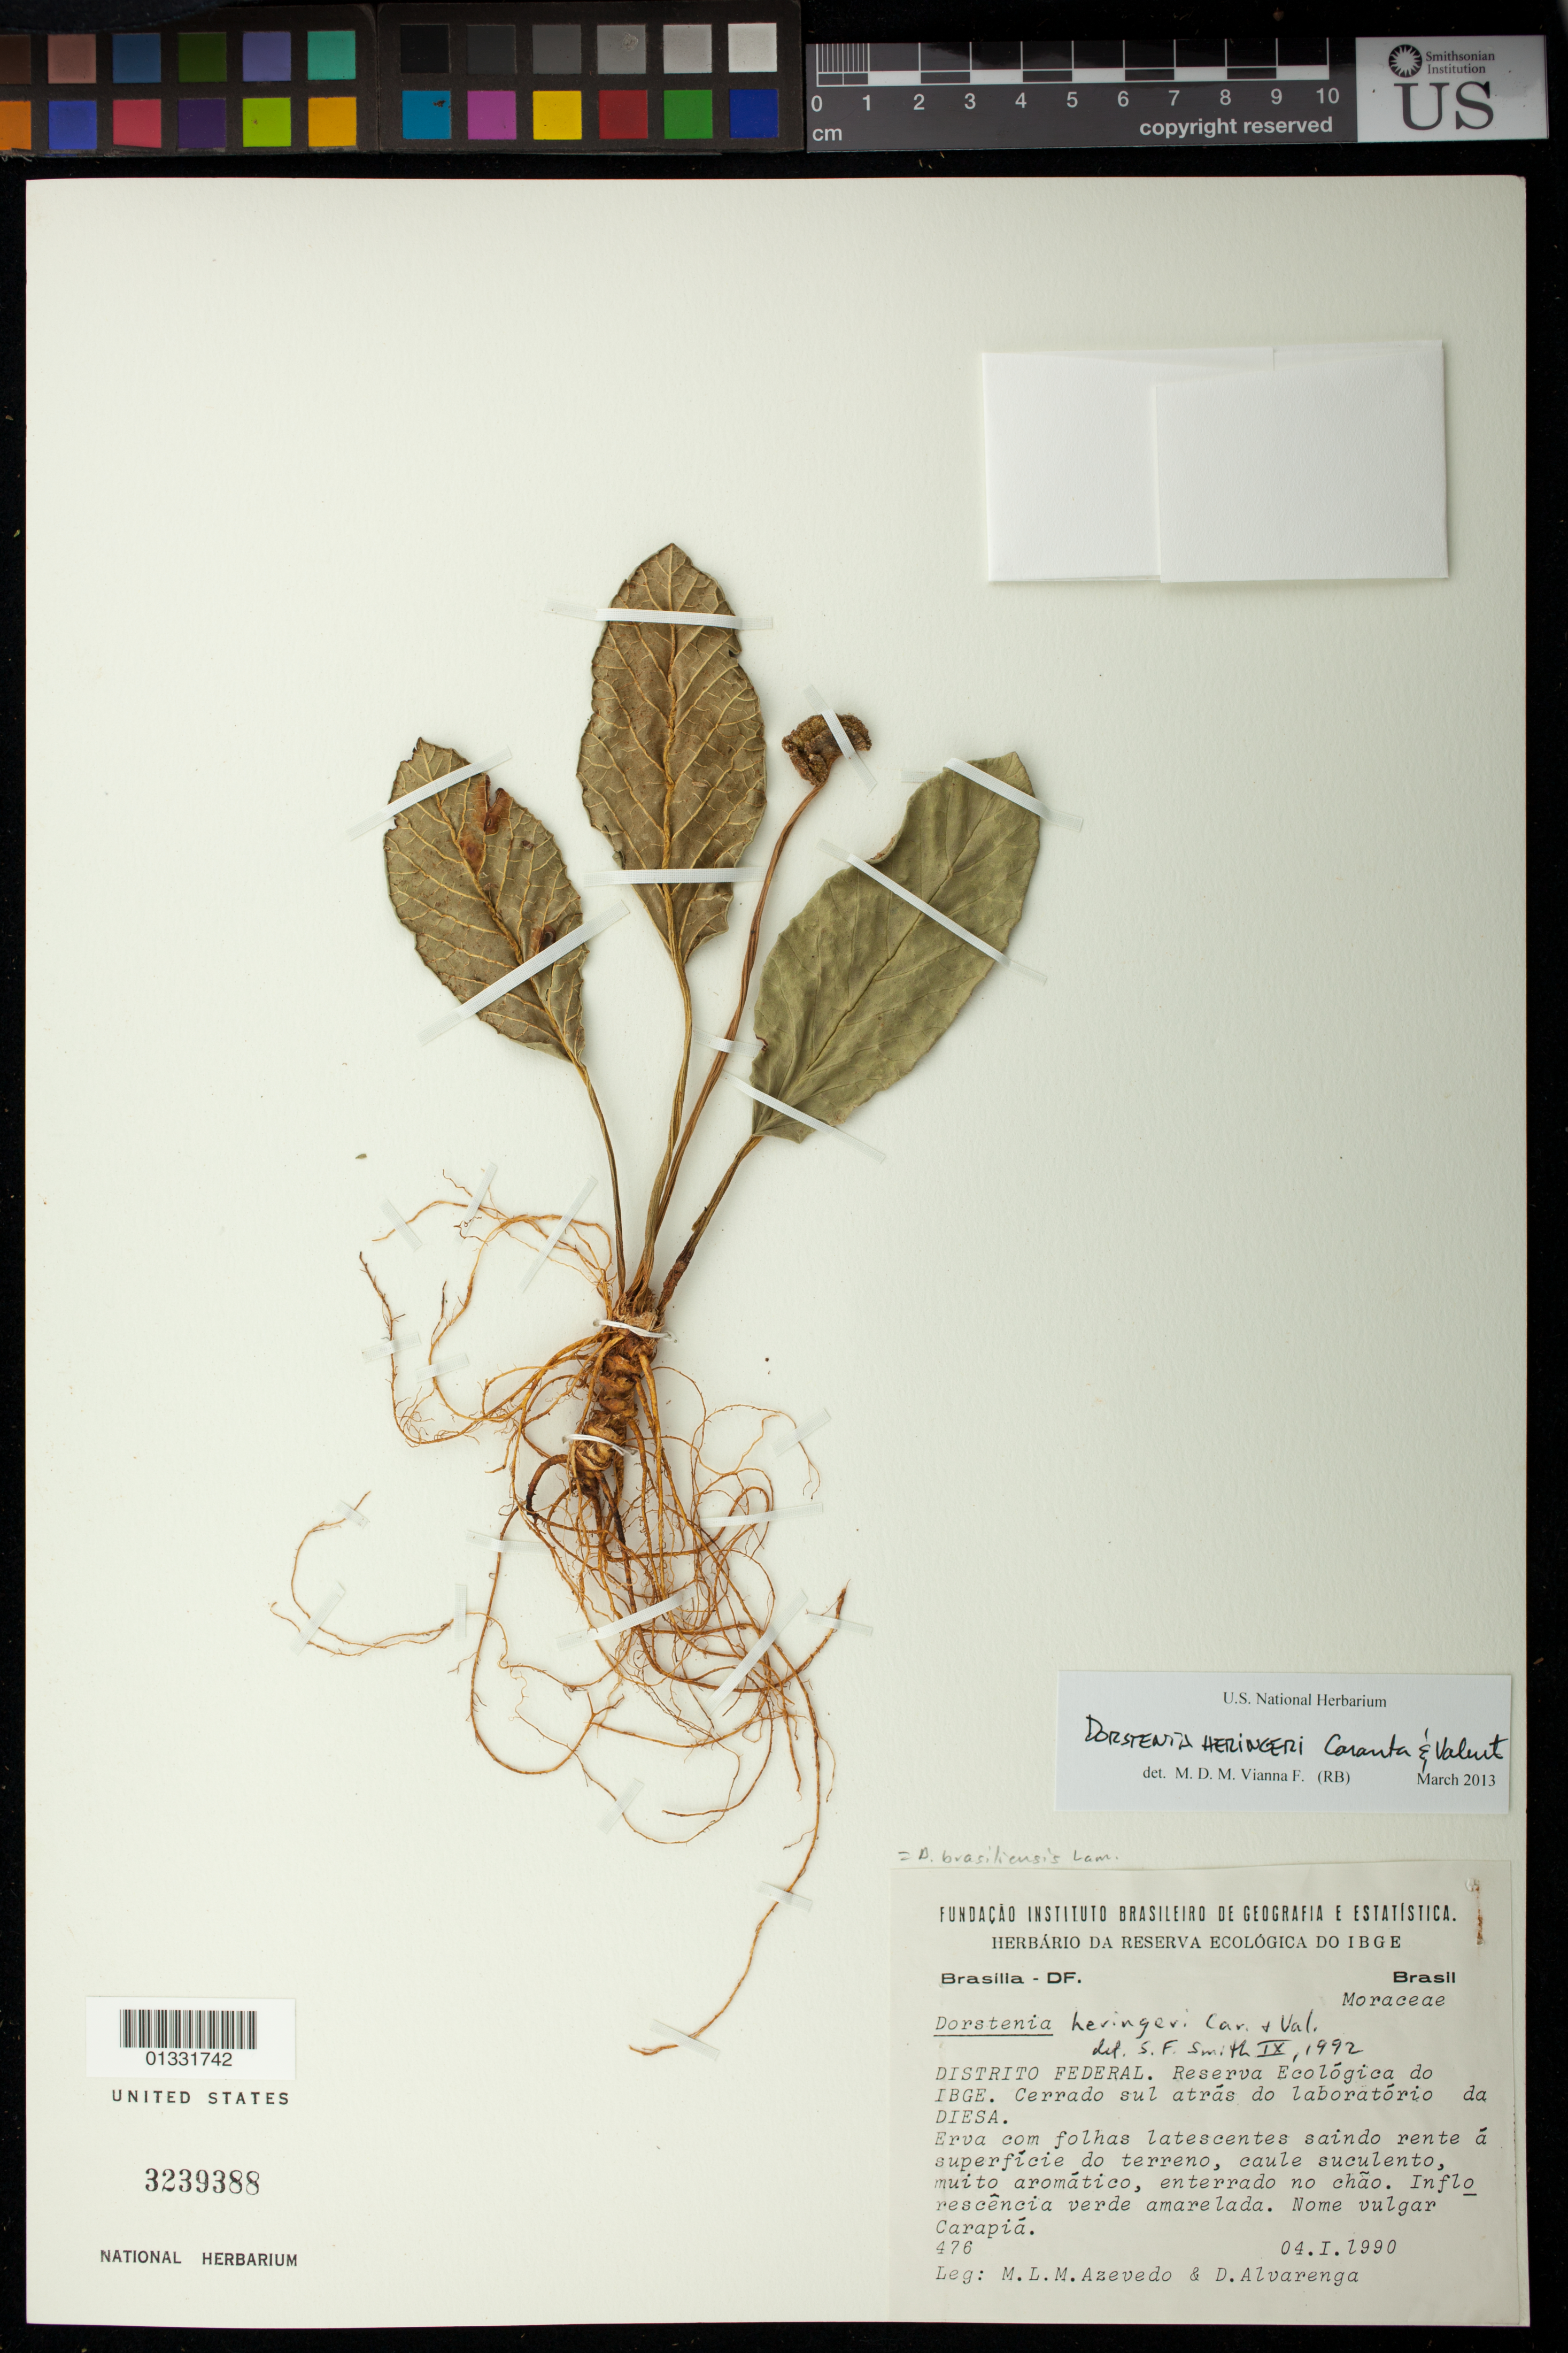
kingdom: Plantae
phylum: Tracheophyta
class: Magnoliopsida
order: Rosales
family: Moraceae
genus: Dorstenia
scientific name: Dorstenia heringeri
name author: Carauta & C. Valente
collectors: M. L. M. Azevedo & D. Alvarenga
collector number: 476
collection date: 1990-01-04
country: Brazil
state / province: Distrito Federal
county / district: Brasília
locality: Rserva Ecológica do IBGE. Cerrado Sul atrás do laboratório da DIESA.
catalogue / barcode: US 3239388